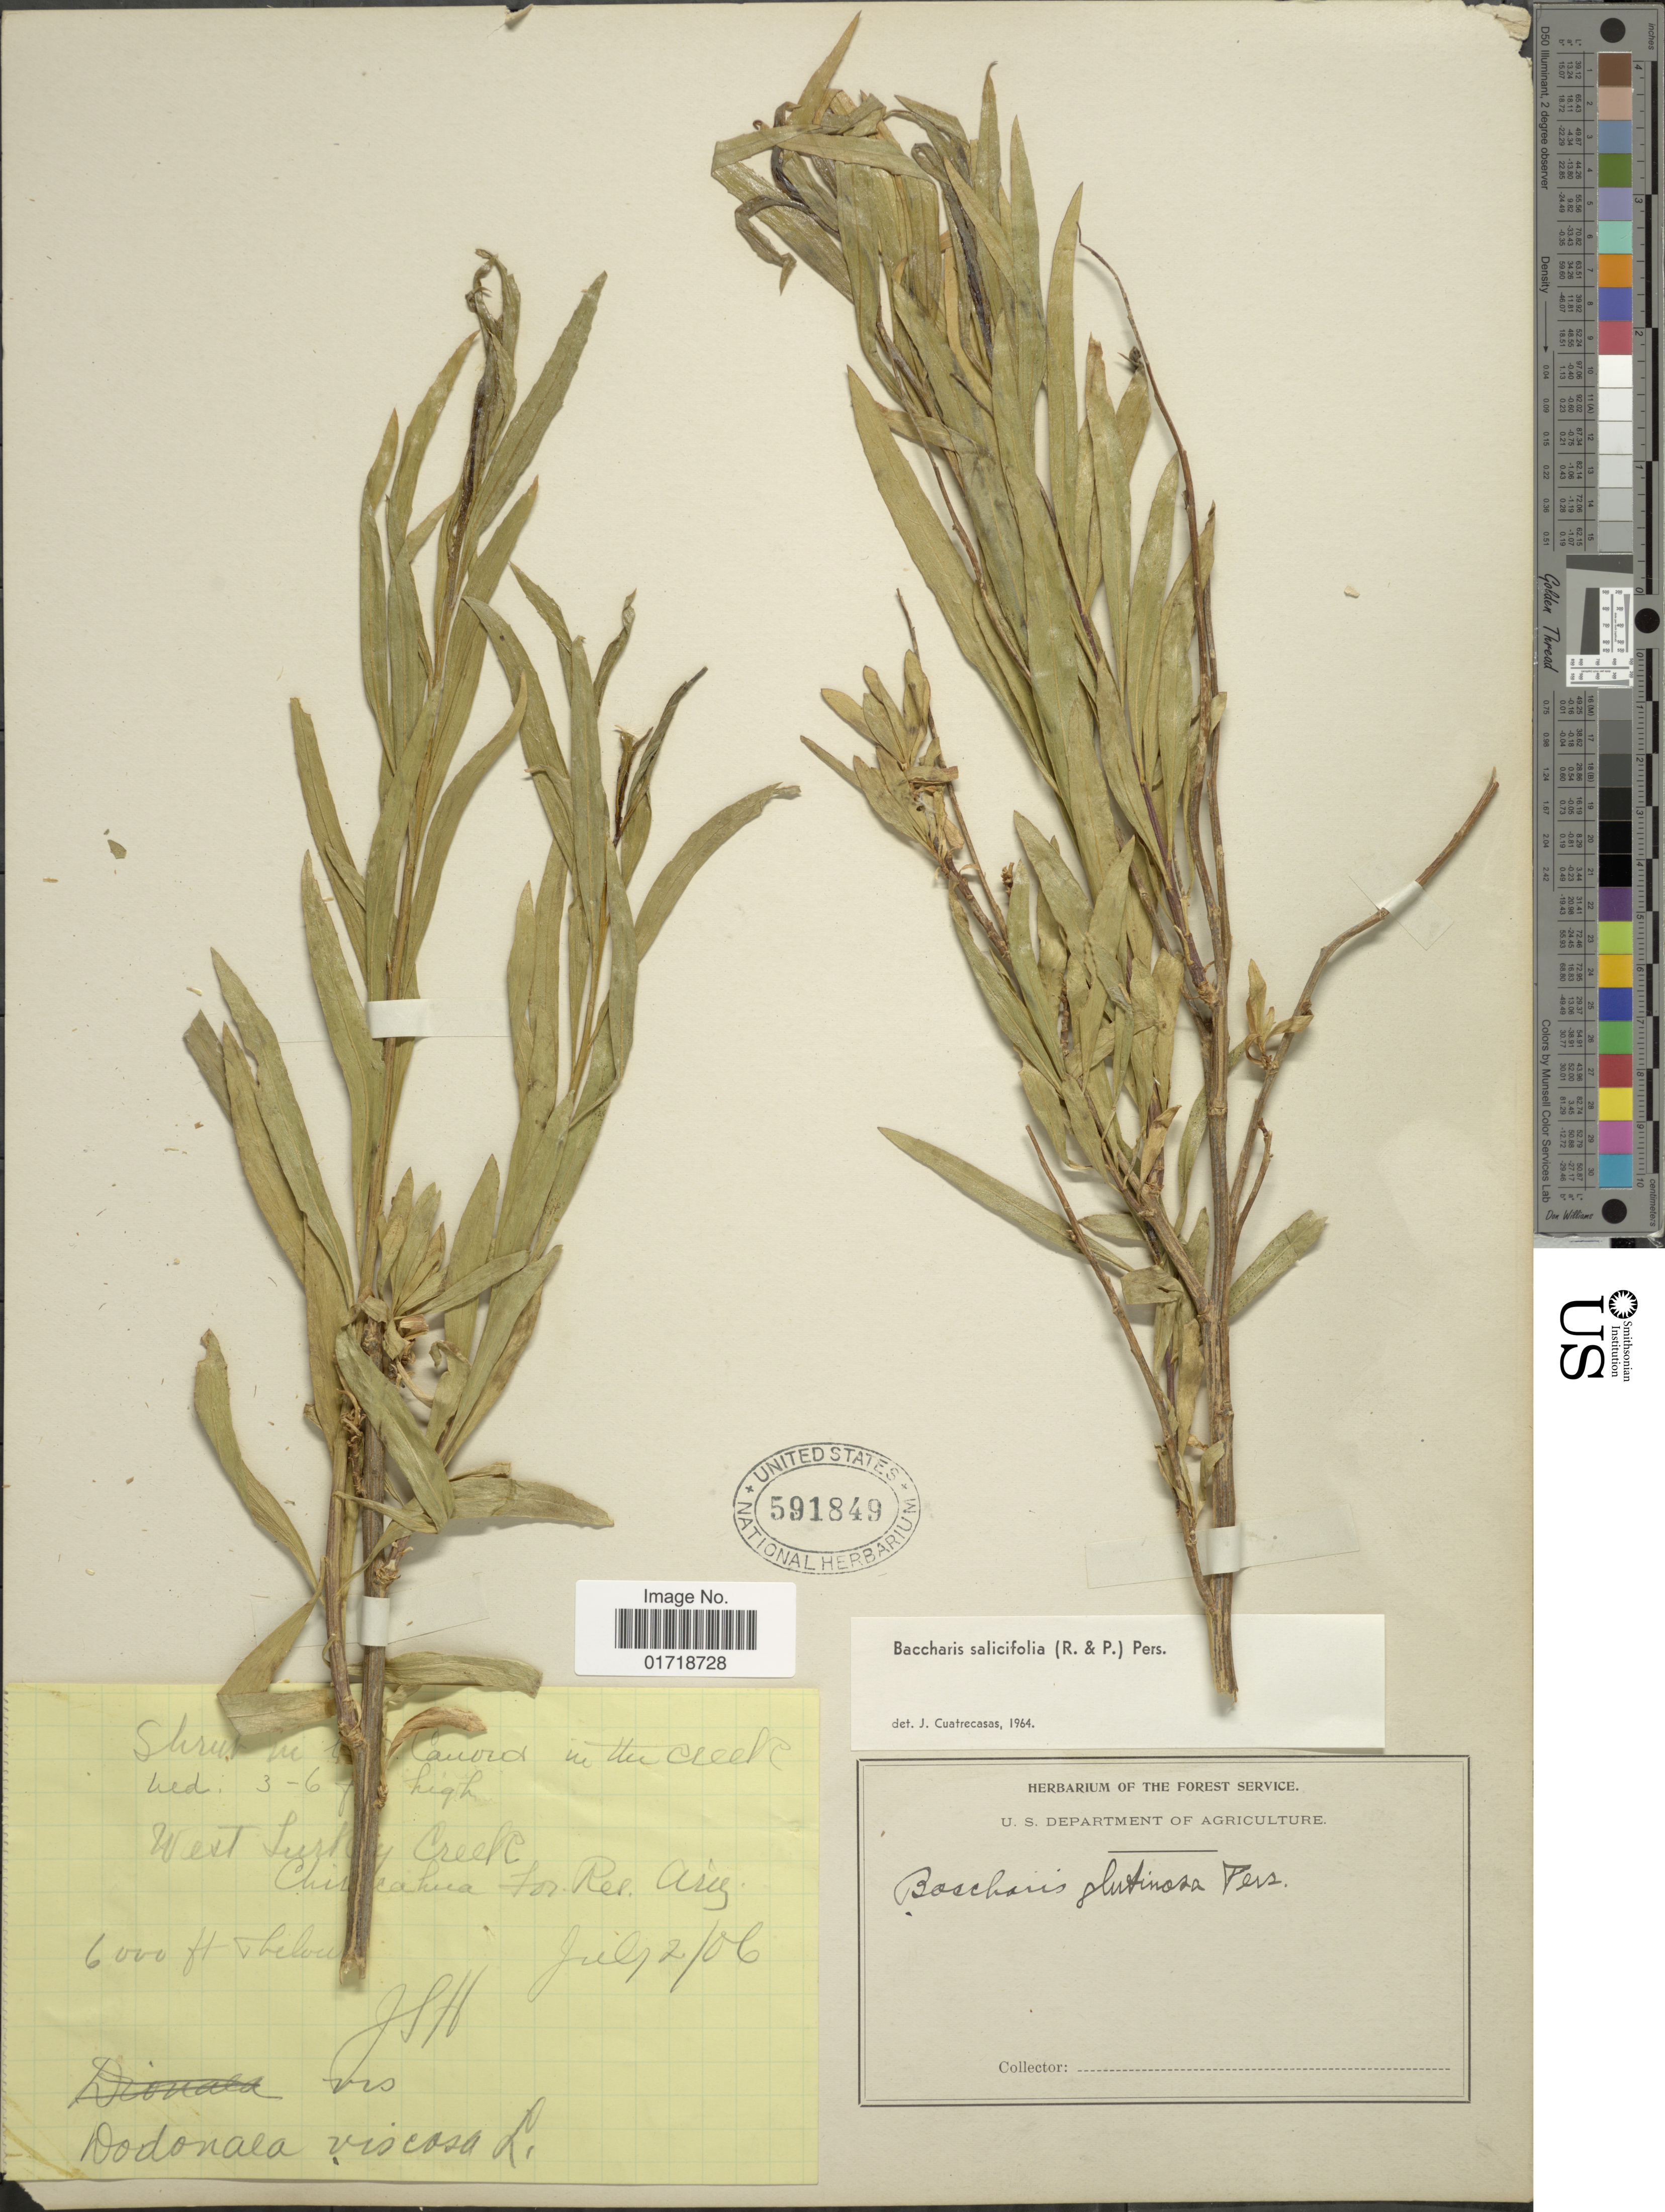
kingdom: Plantae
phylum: Tracheophyta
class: Magnoliopsida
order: Asterales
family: Asteraceae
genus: Baccharis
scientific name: Baccharis glutinosa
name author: Pers.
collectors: J. Holmes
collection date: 1906-07-02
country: United States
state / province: Arizona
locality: West Turkey Creek, Chiricahua for Res.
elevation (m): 1829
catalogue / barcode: US 591849